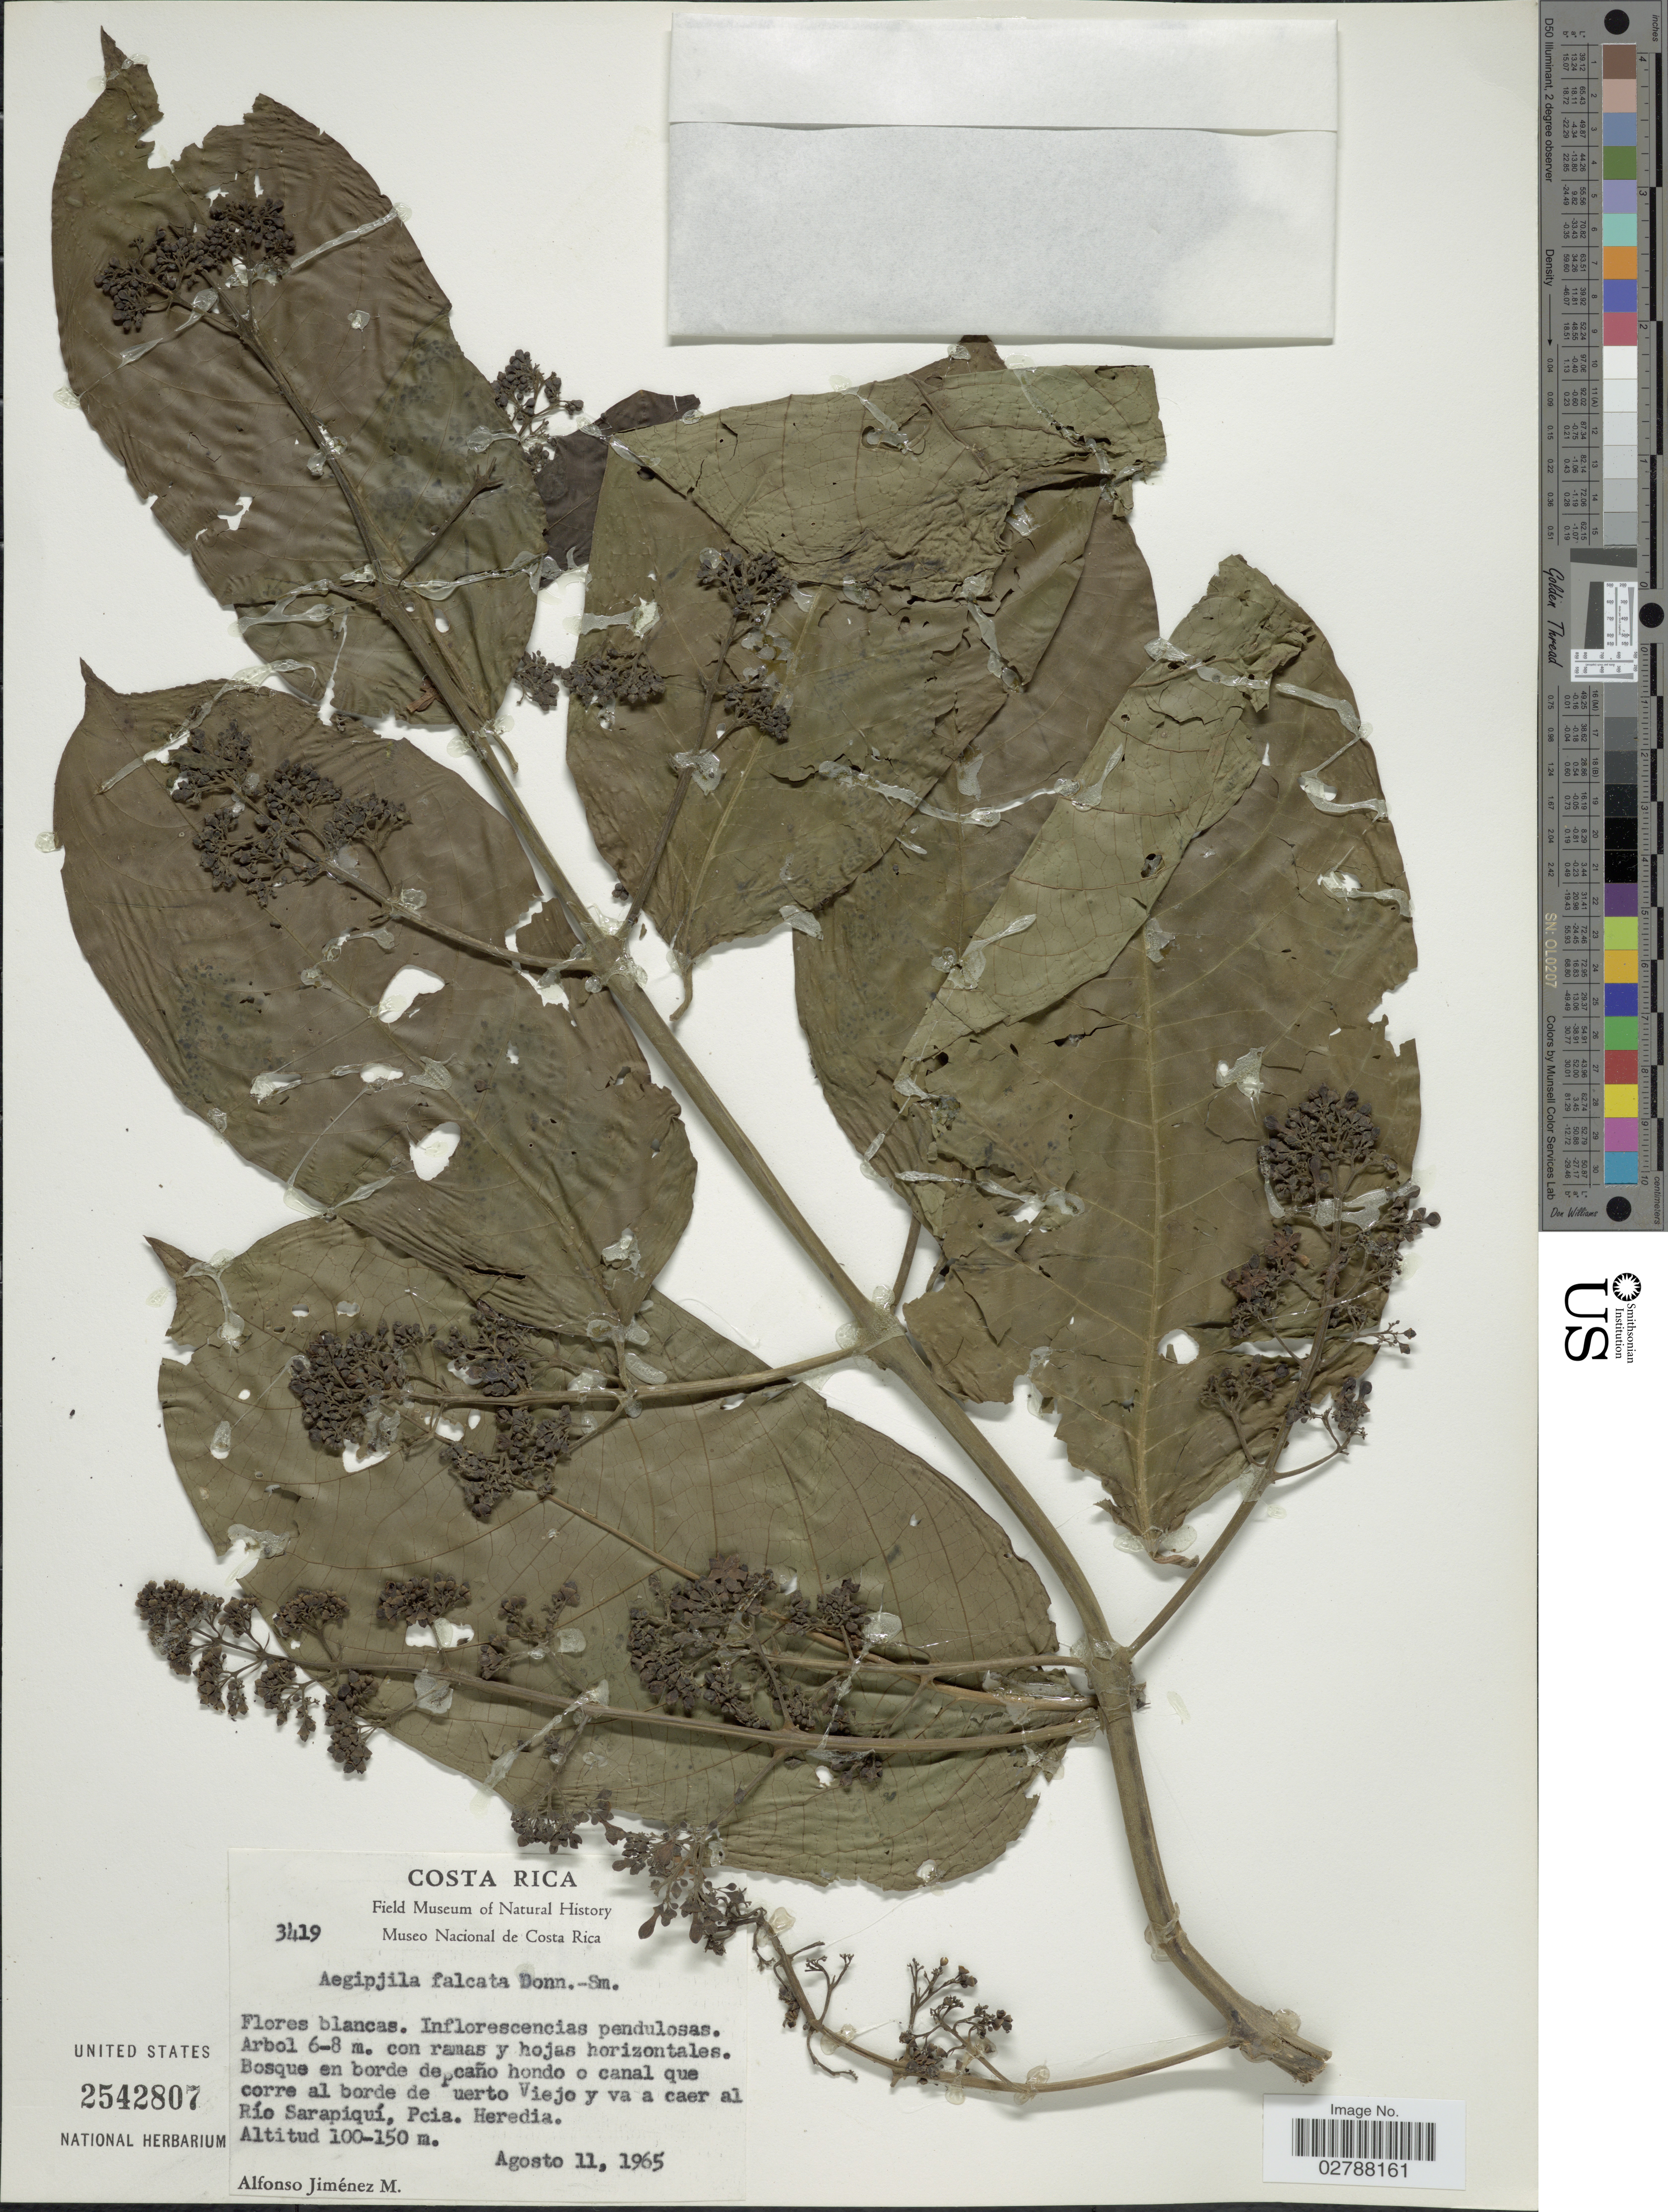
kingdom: Plantae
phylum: Tracheophyta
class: Magnoliopsida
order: Lamiales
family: Lamiaceae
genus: Aegiphila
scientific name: Aegiphila falcata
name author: Donn. Sm.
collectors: A. Jimenez M.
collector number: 3419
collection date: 1965-08-11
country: Costa Rica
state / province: Heredia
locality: Bosque en borde de caño hondo o canal que corre al borde de Puerto Viejo y va a caer al Río Sarapiquí, Pcia. Heredia.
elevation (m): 100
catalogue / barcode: US 2542807